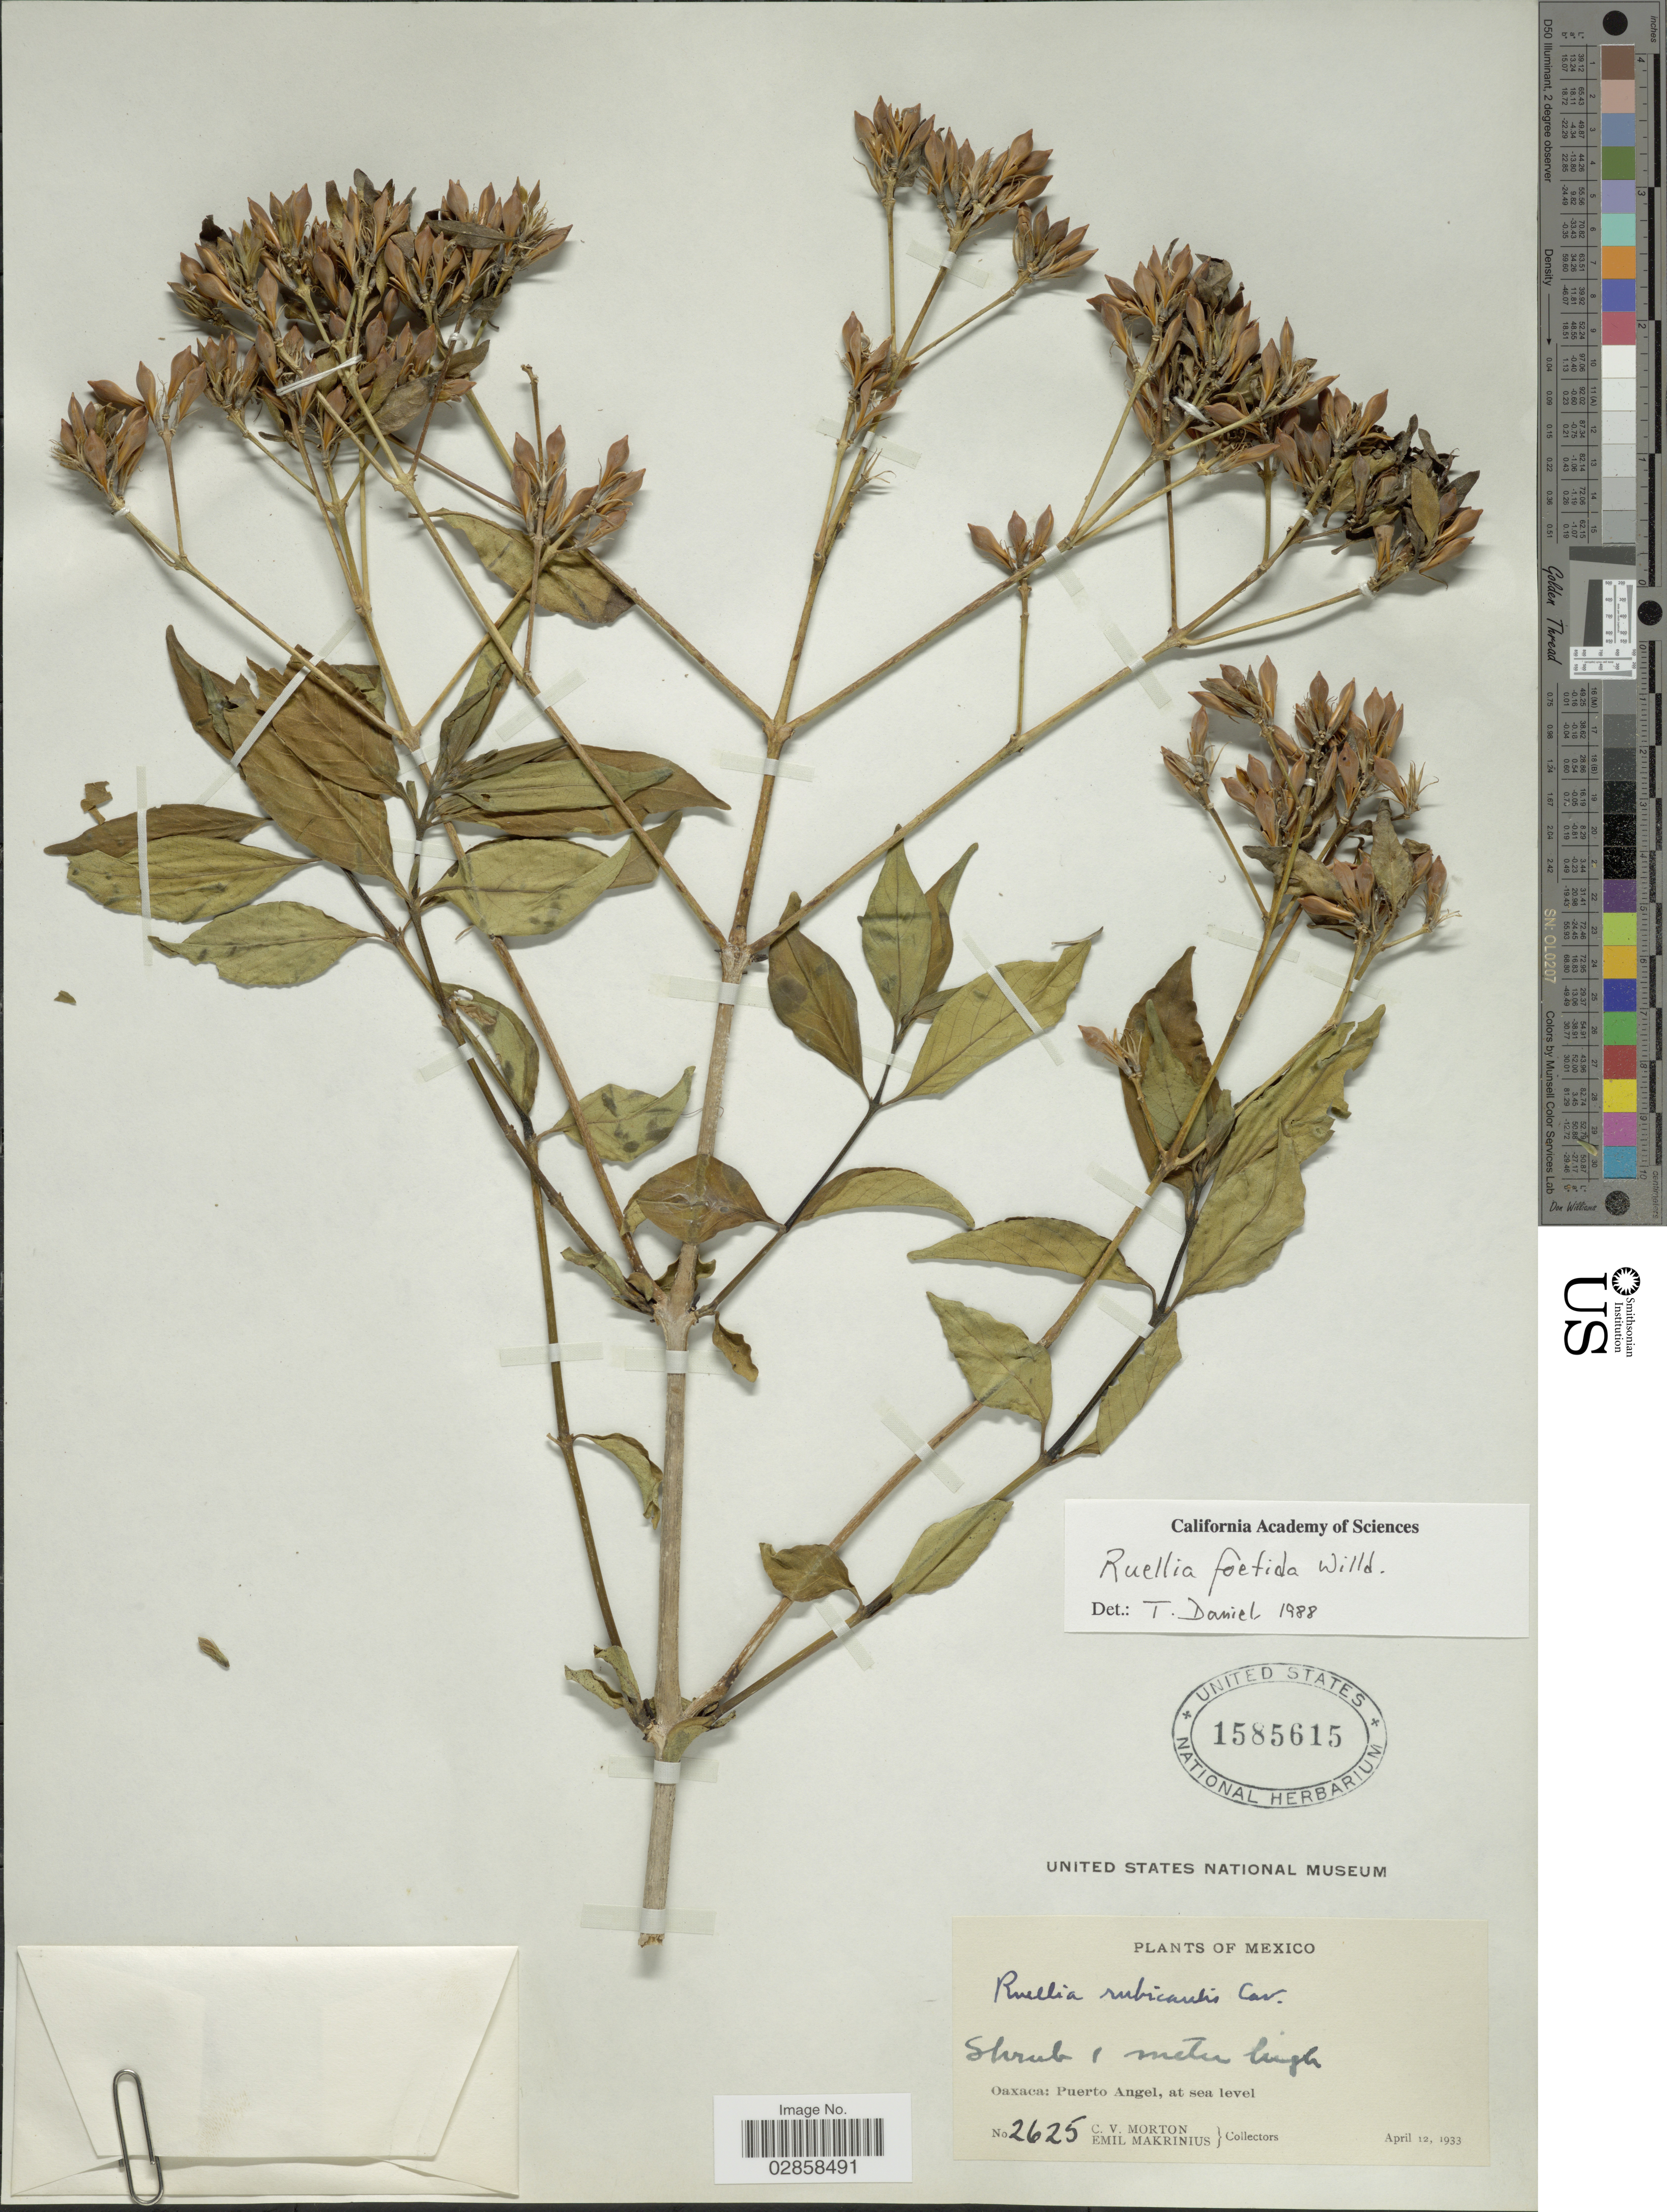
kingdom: Plantae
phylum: Tracheophyta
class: Magnoliopsida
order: Lamiales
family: Acanthaceae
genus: Ruellia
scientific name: Ruellia foetida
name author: Willd.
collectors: C. V. Morton & E. Makrinius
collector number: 2625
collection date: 1933-04-12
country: Mexico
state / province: Oaxaca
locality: Puerto Angel.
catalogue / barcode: US 1585615